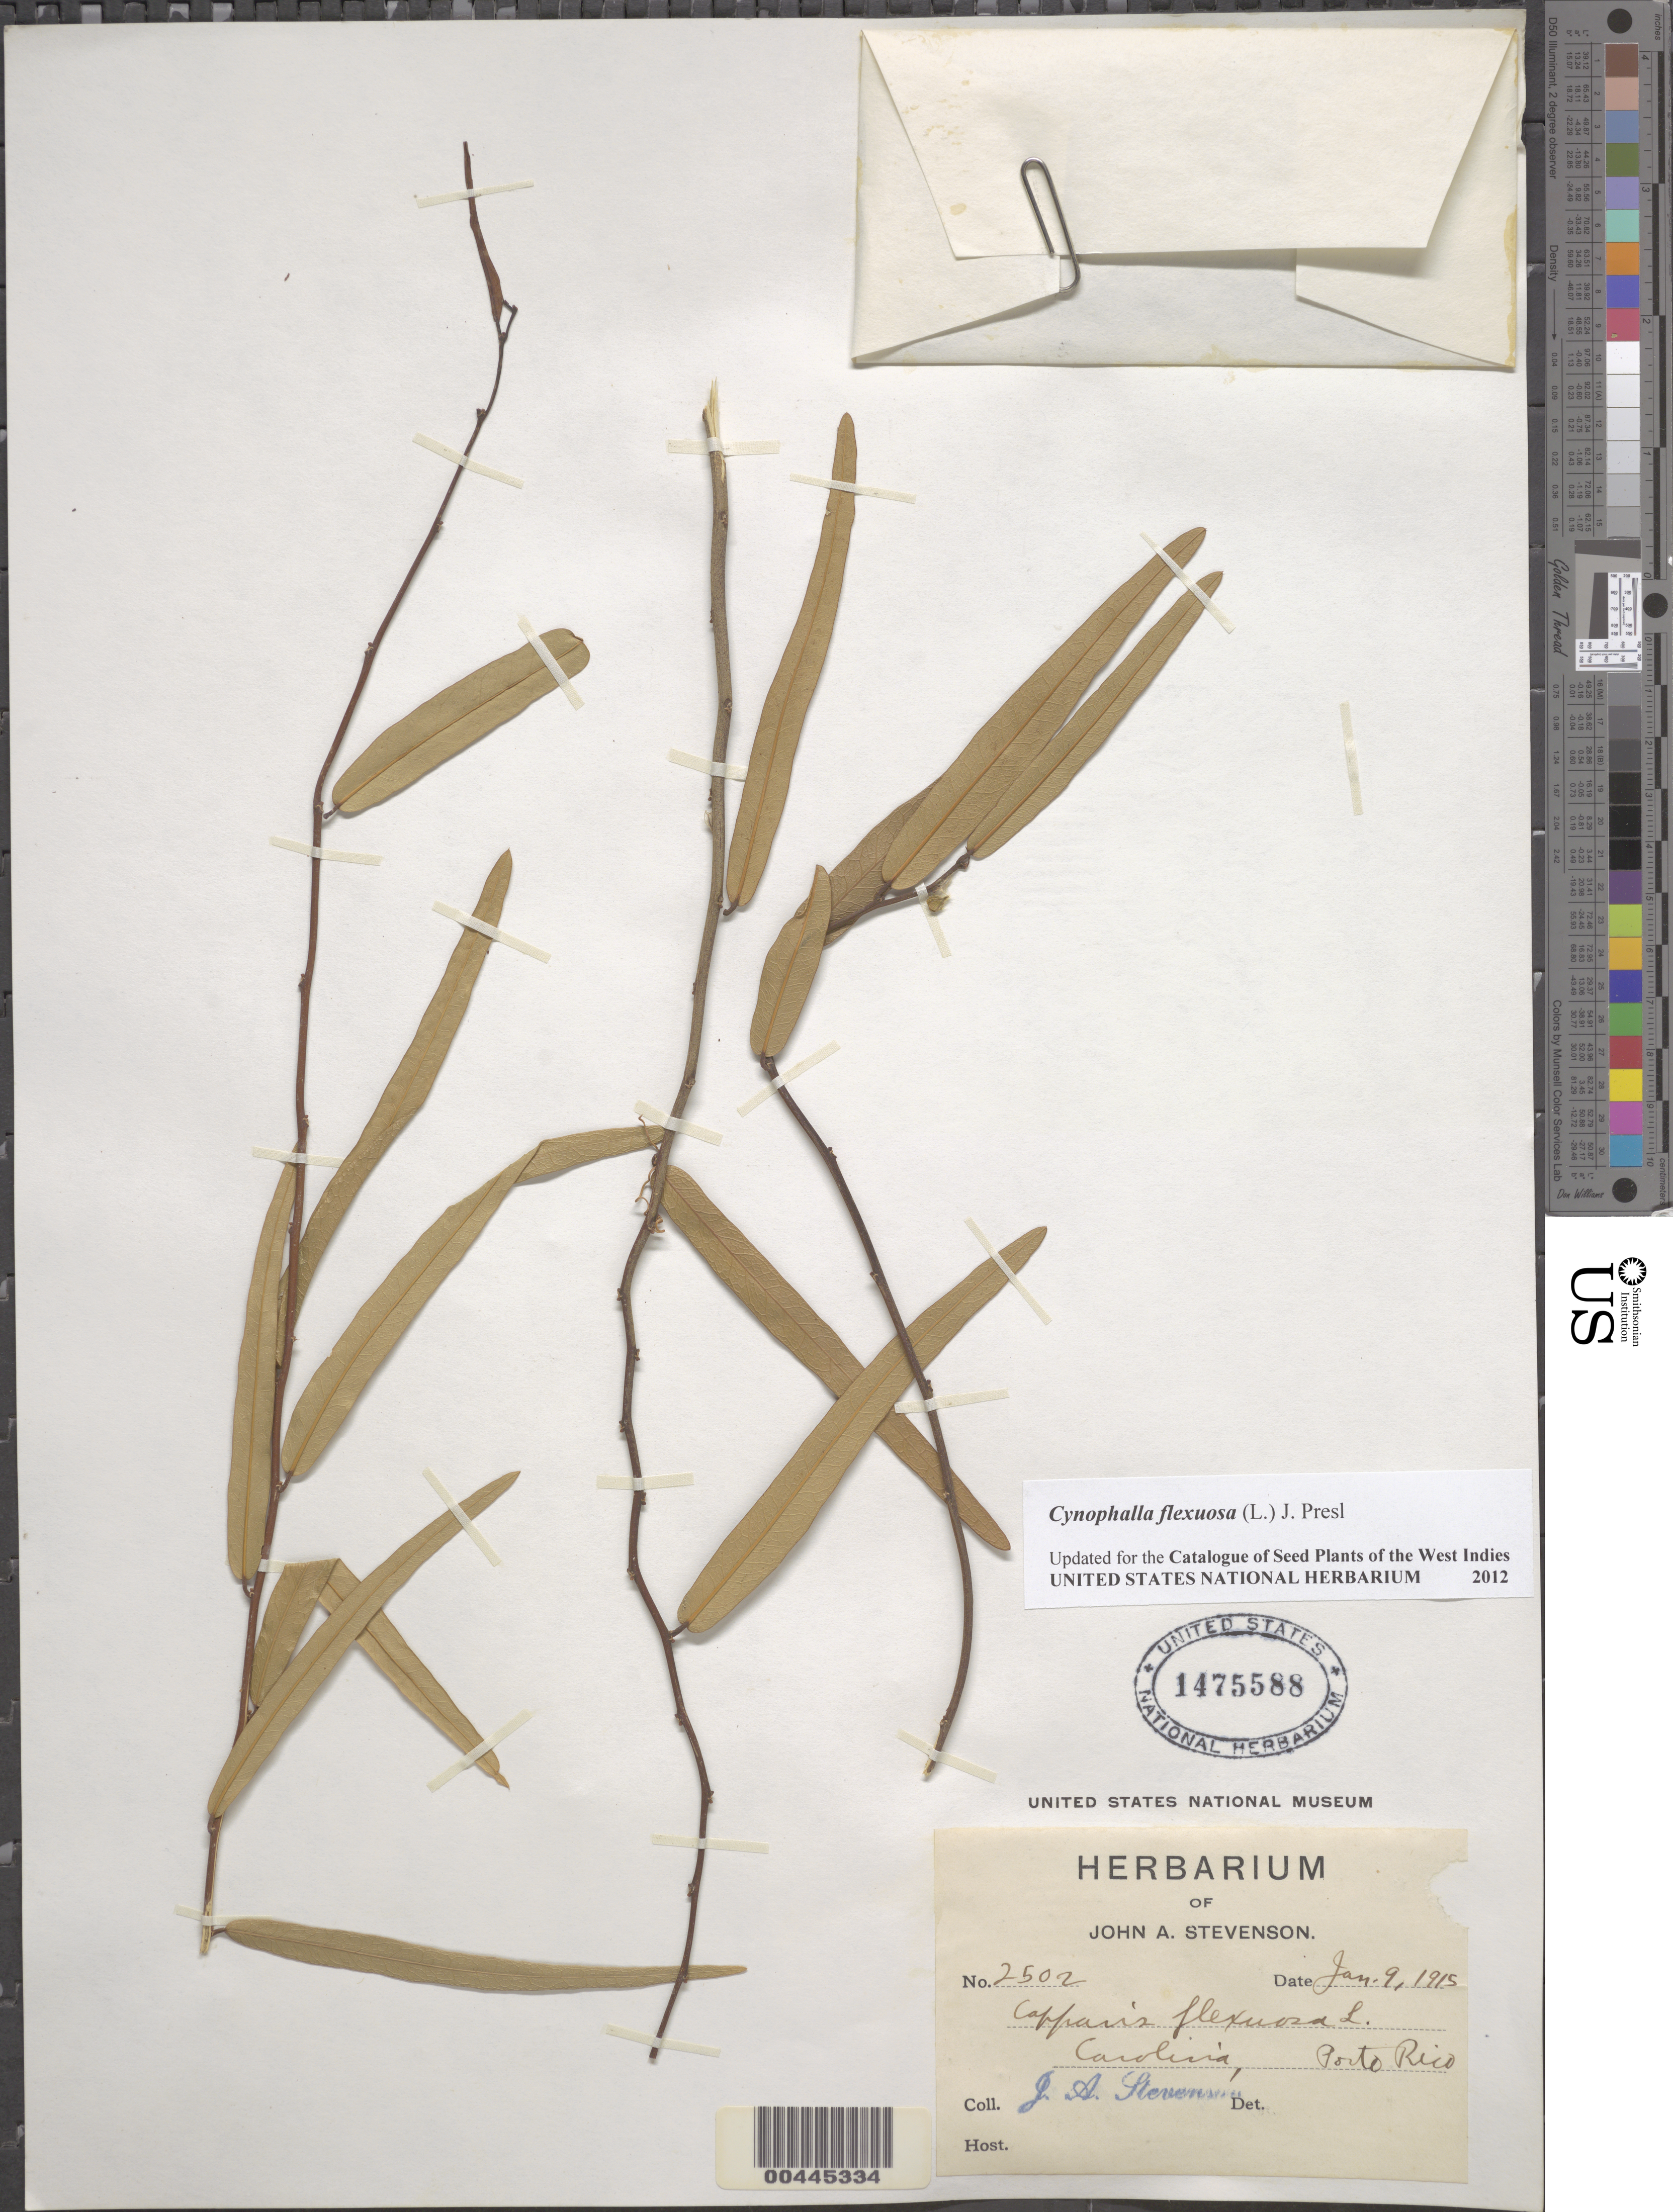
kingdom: Plantae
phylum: Tracheophyta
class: Magnoliopsida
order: Brassicales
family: Capparaceae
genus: Capparis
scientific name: Capparis flexuosa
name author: (L.) L.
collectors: J. Stevenson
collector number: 2502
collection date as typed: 09 Jan 1915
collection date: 1915-01-09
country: Puerto Rico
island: Greater Antilles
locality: Carolina.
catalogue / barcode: US 1475588